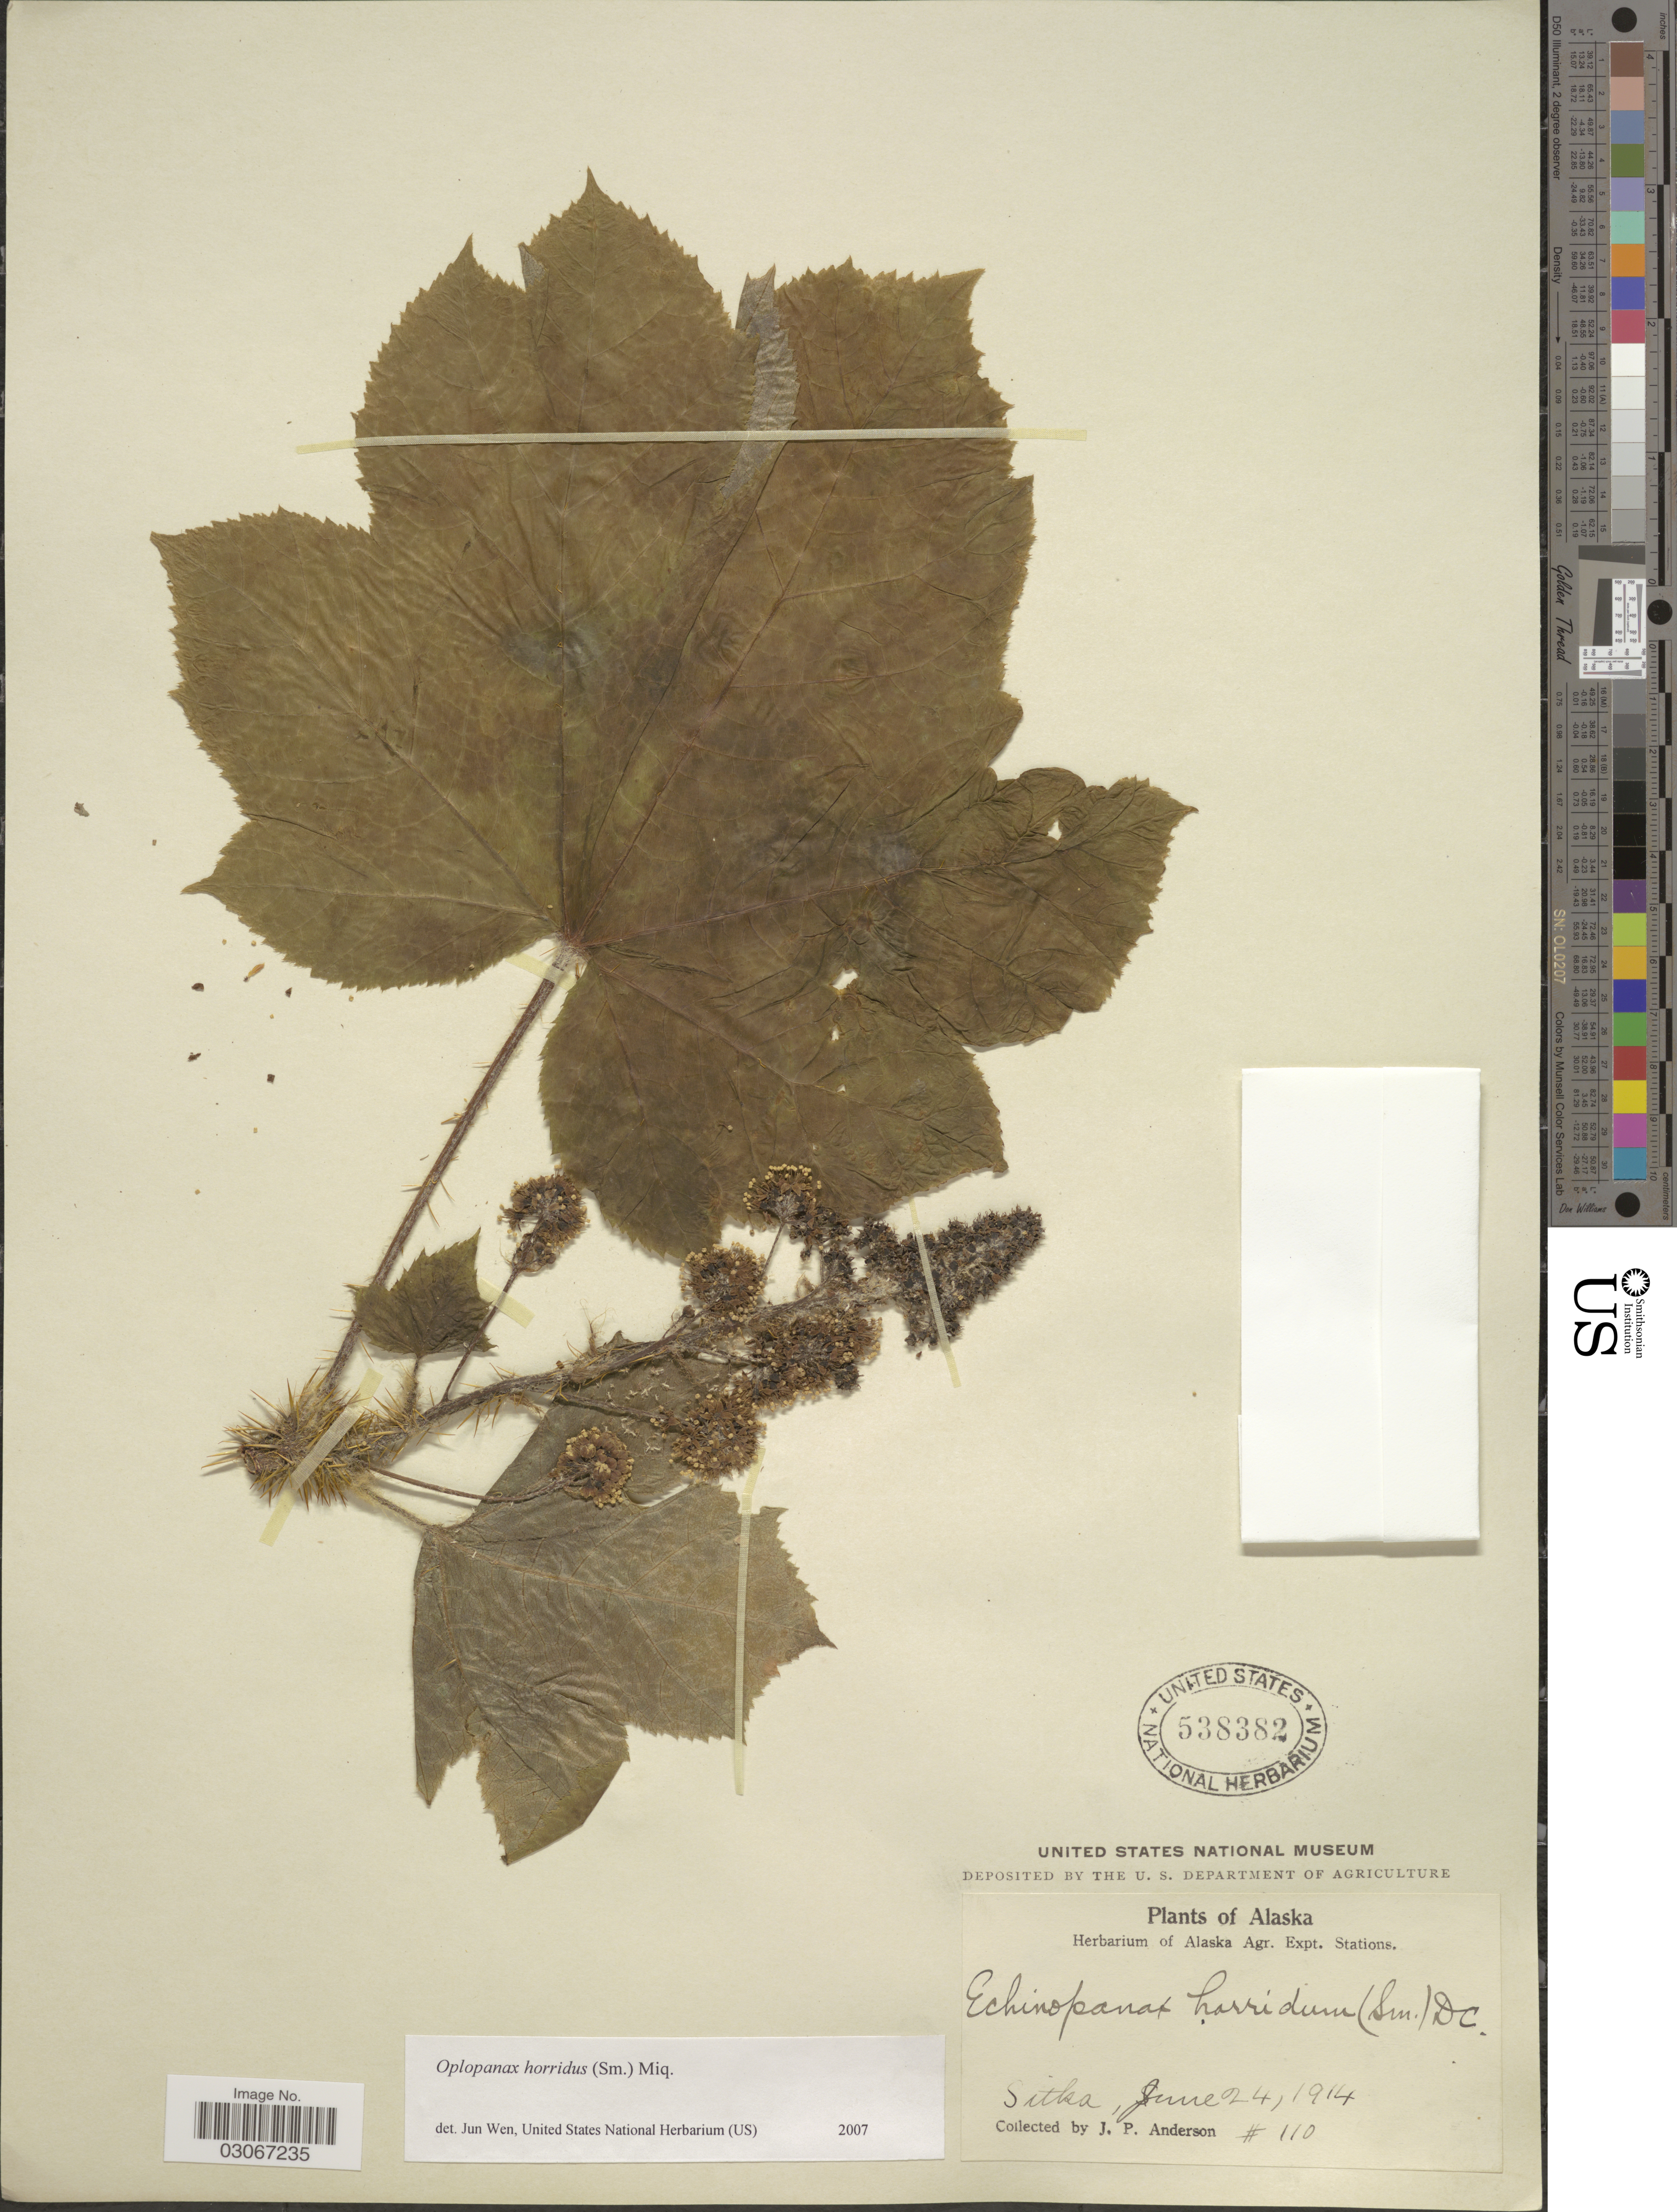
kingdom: Plantae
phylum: Tracheophyta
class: Magnoliopsida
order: Apiales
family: Apiaceae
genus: Opopanax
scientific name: Opopanax horridus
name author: Miq. ex Dippel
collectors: J. P. Anderson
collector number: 110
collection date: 1914-06-24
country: United States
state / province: Alaska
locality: Sitka.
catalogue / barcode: US 538382